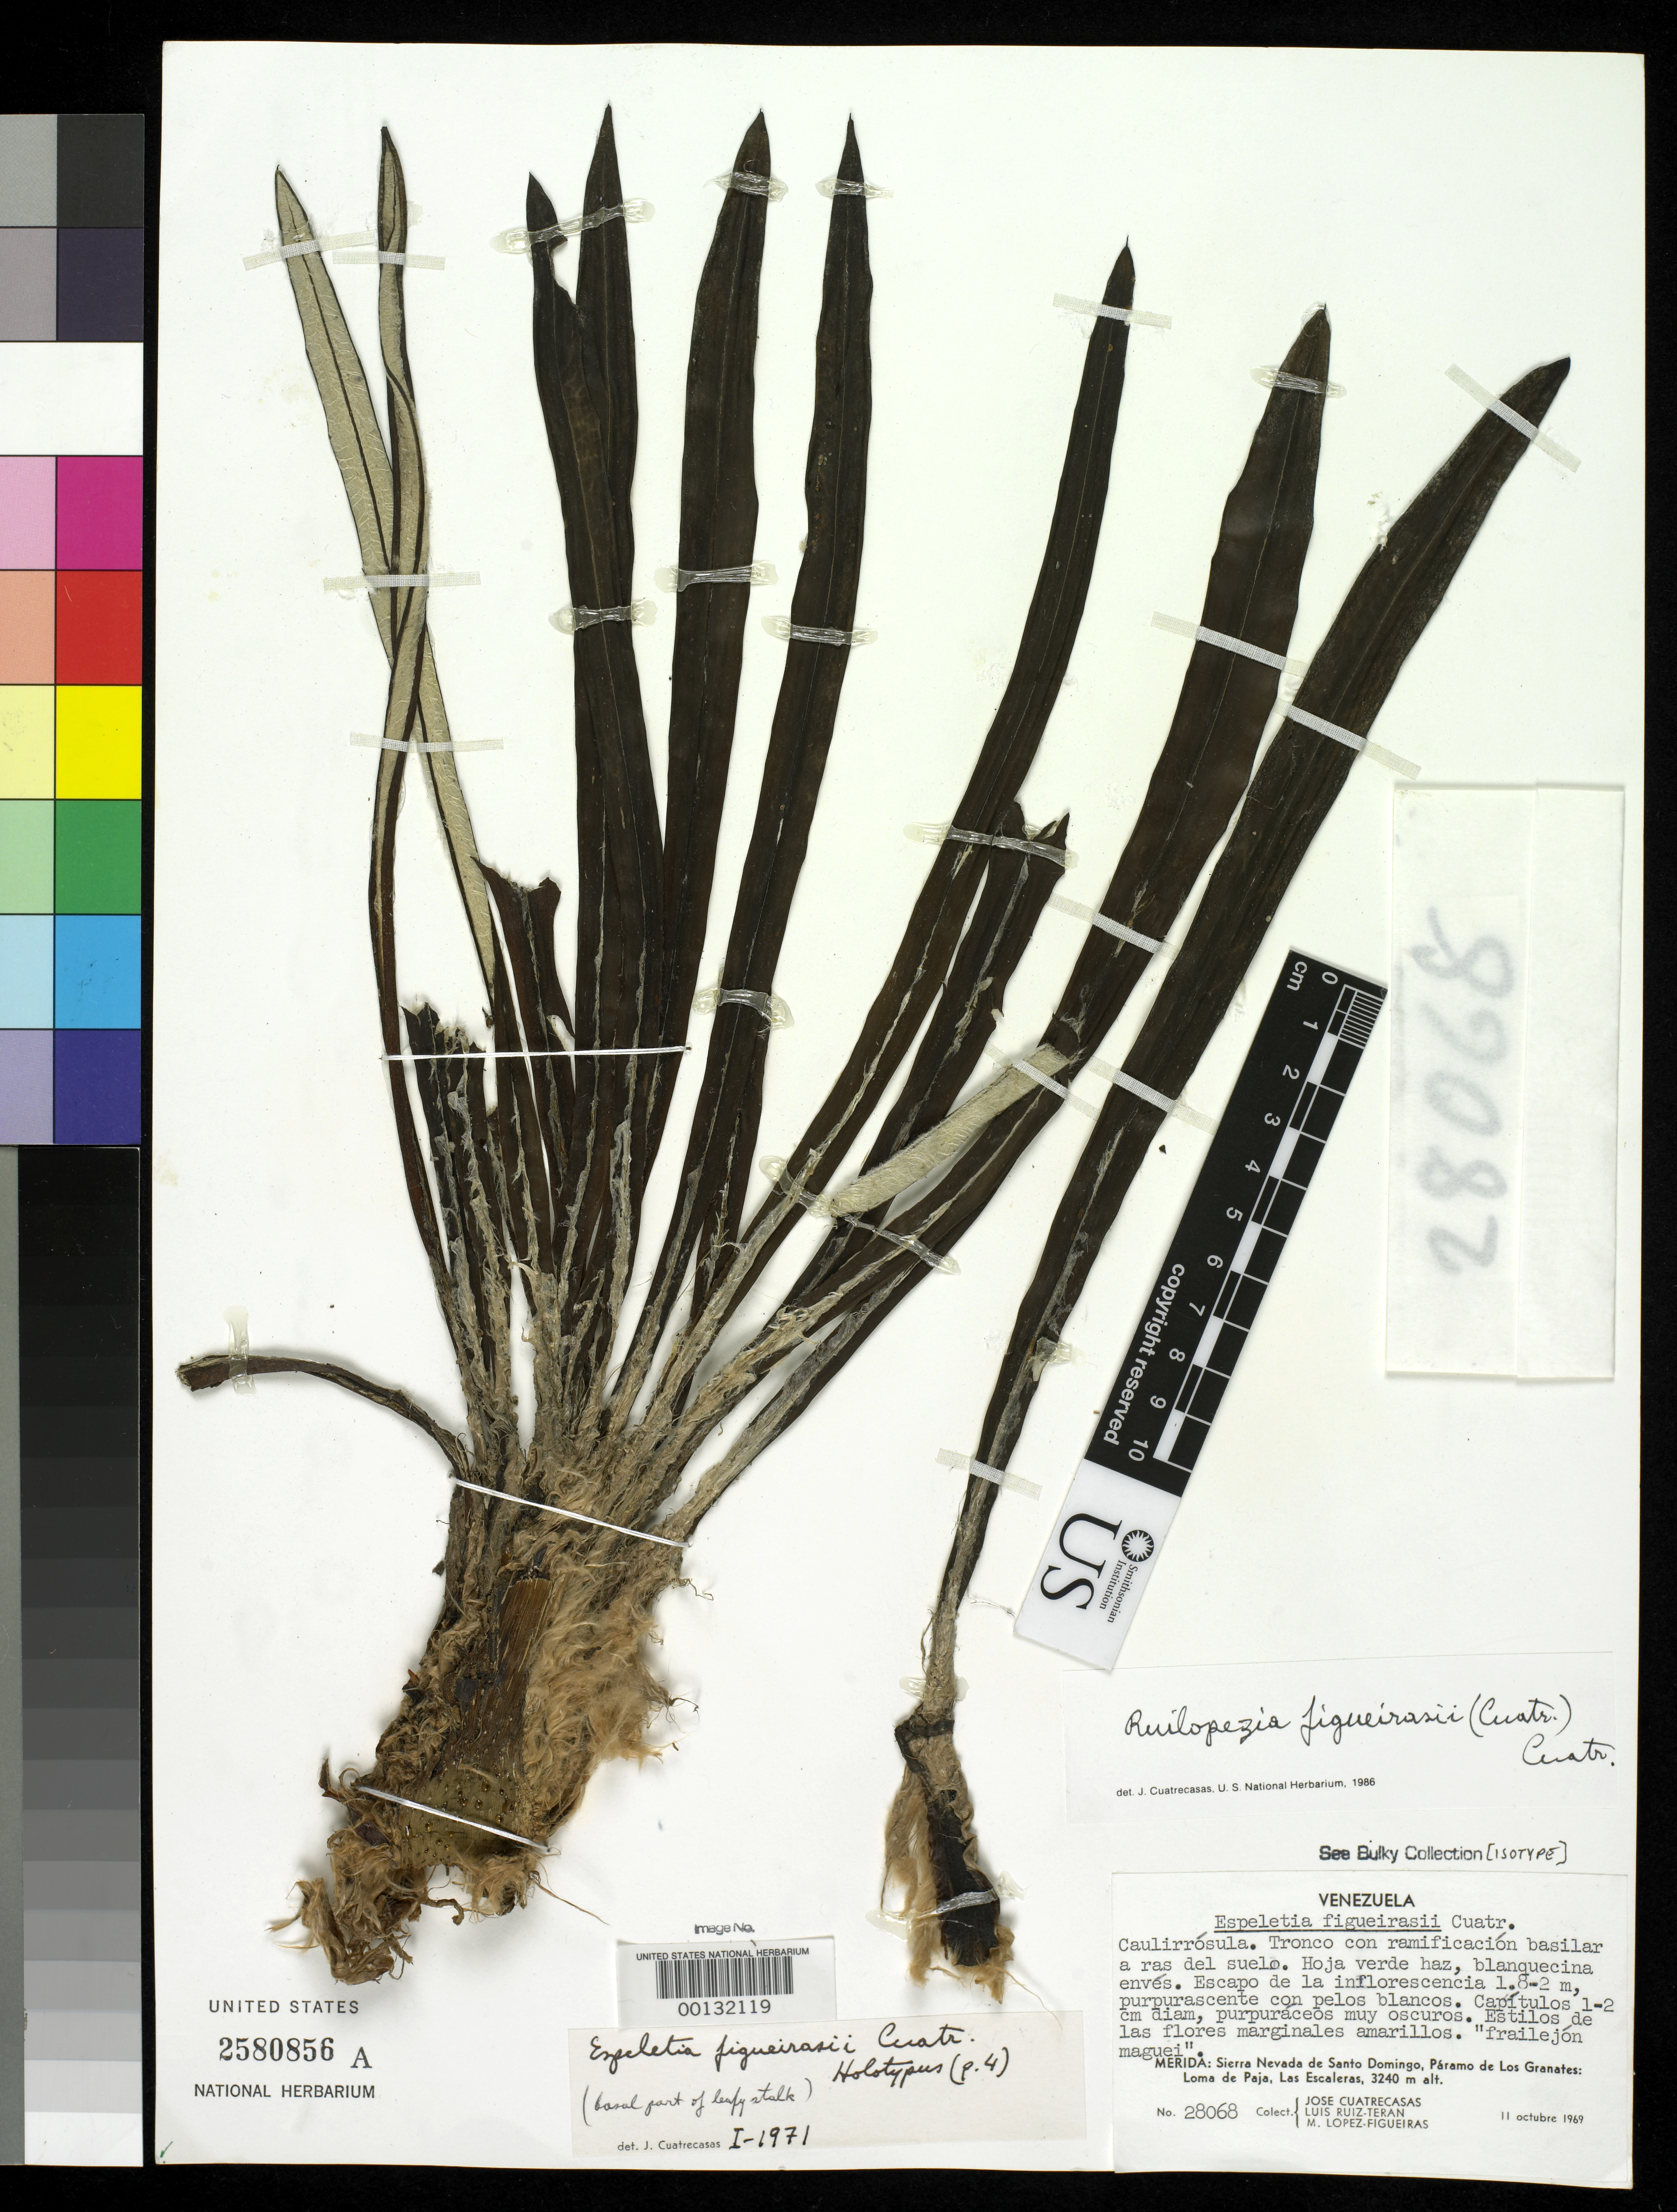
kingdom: Plantae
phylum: Tracheophyta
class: Magnoliopsida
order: Asterales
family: Asteraceae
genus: Espeletia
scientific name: Espeletia figueirasii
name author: Cuatrec.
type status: Holotype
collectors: J. Cuatrecasas, L. E. Ruíz-Terán & M. López Figueiras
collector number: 28068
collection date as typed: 11 Oct 1969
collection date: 1969-10-11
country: Venezuela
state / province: Mérida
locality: Sierra Nevada de Santo Domingo, Páramo de Los Granates, Loma de Paja, Las Escaleras.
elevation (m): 3240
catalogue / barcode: US 2580856A